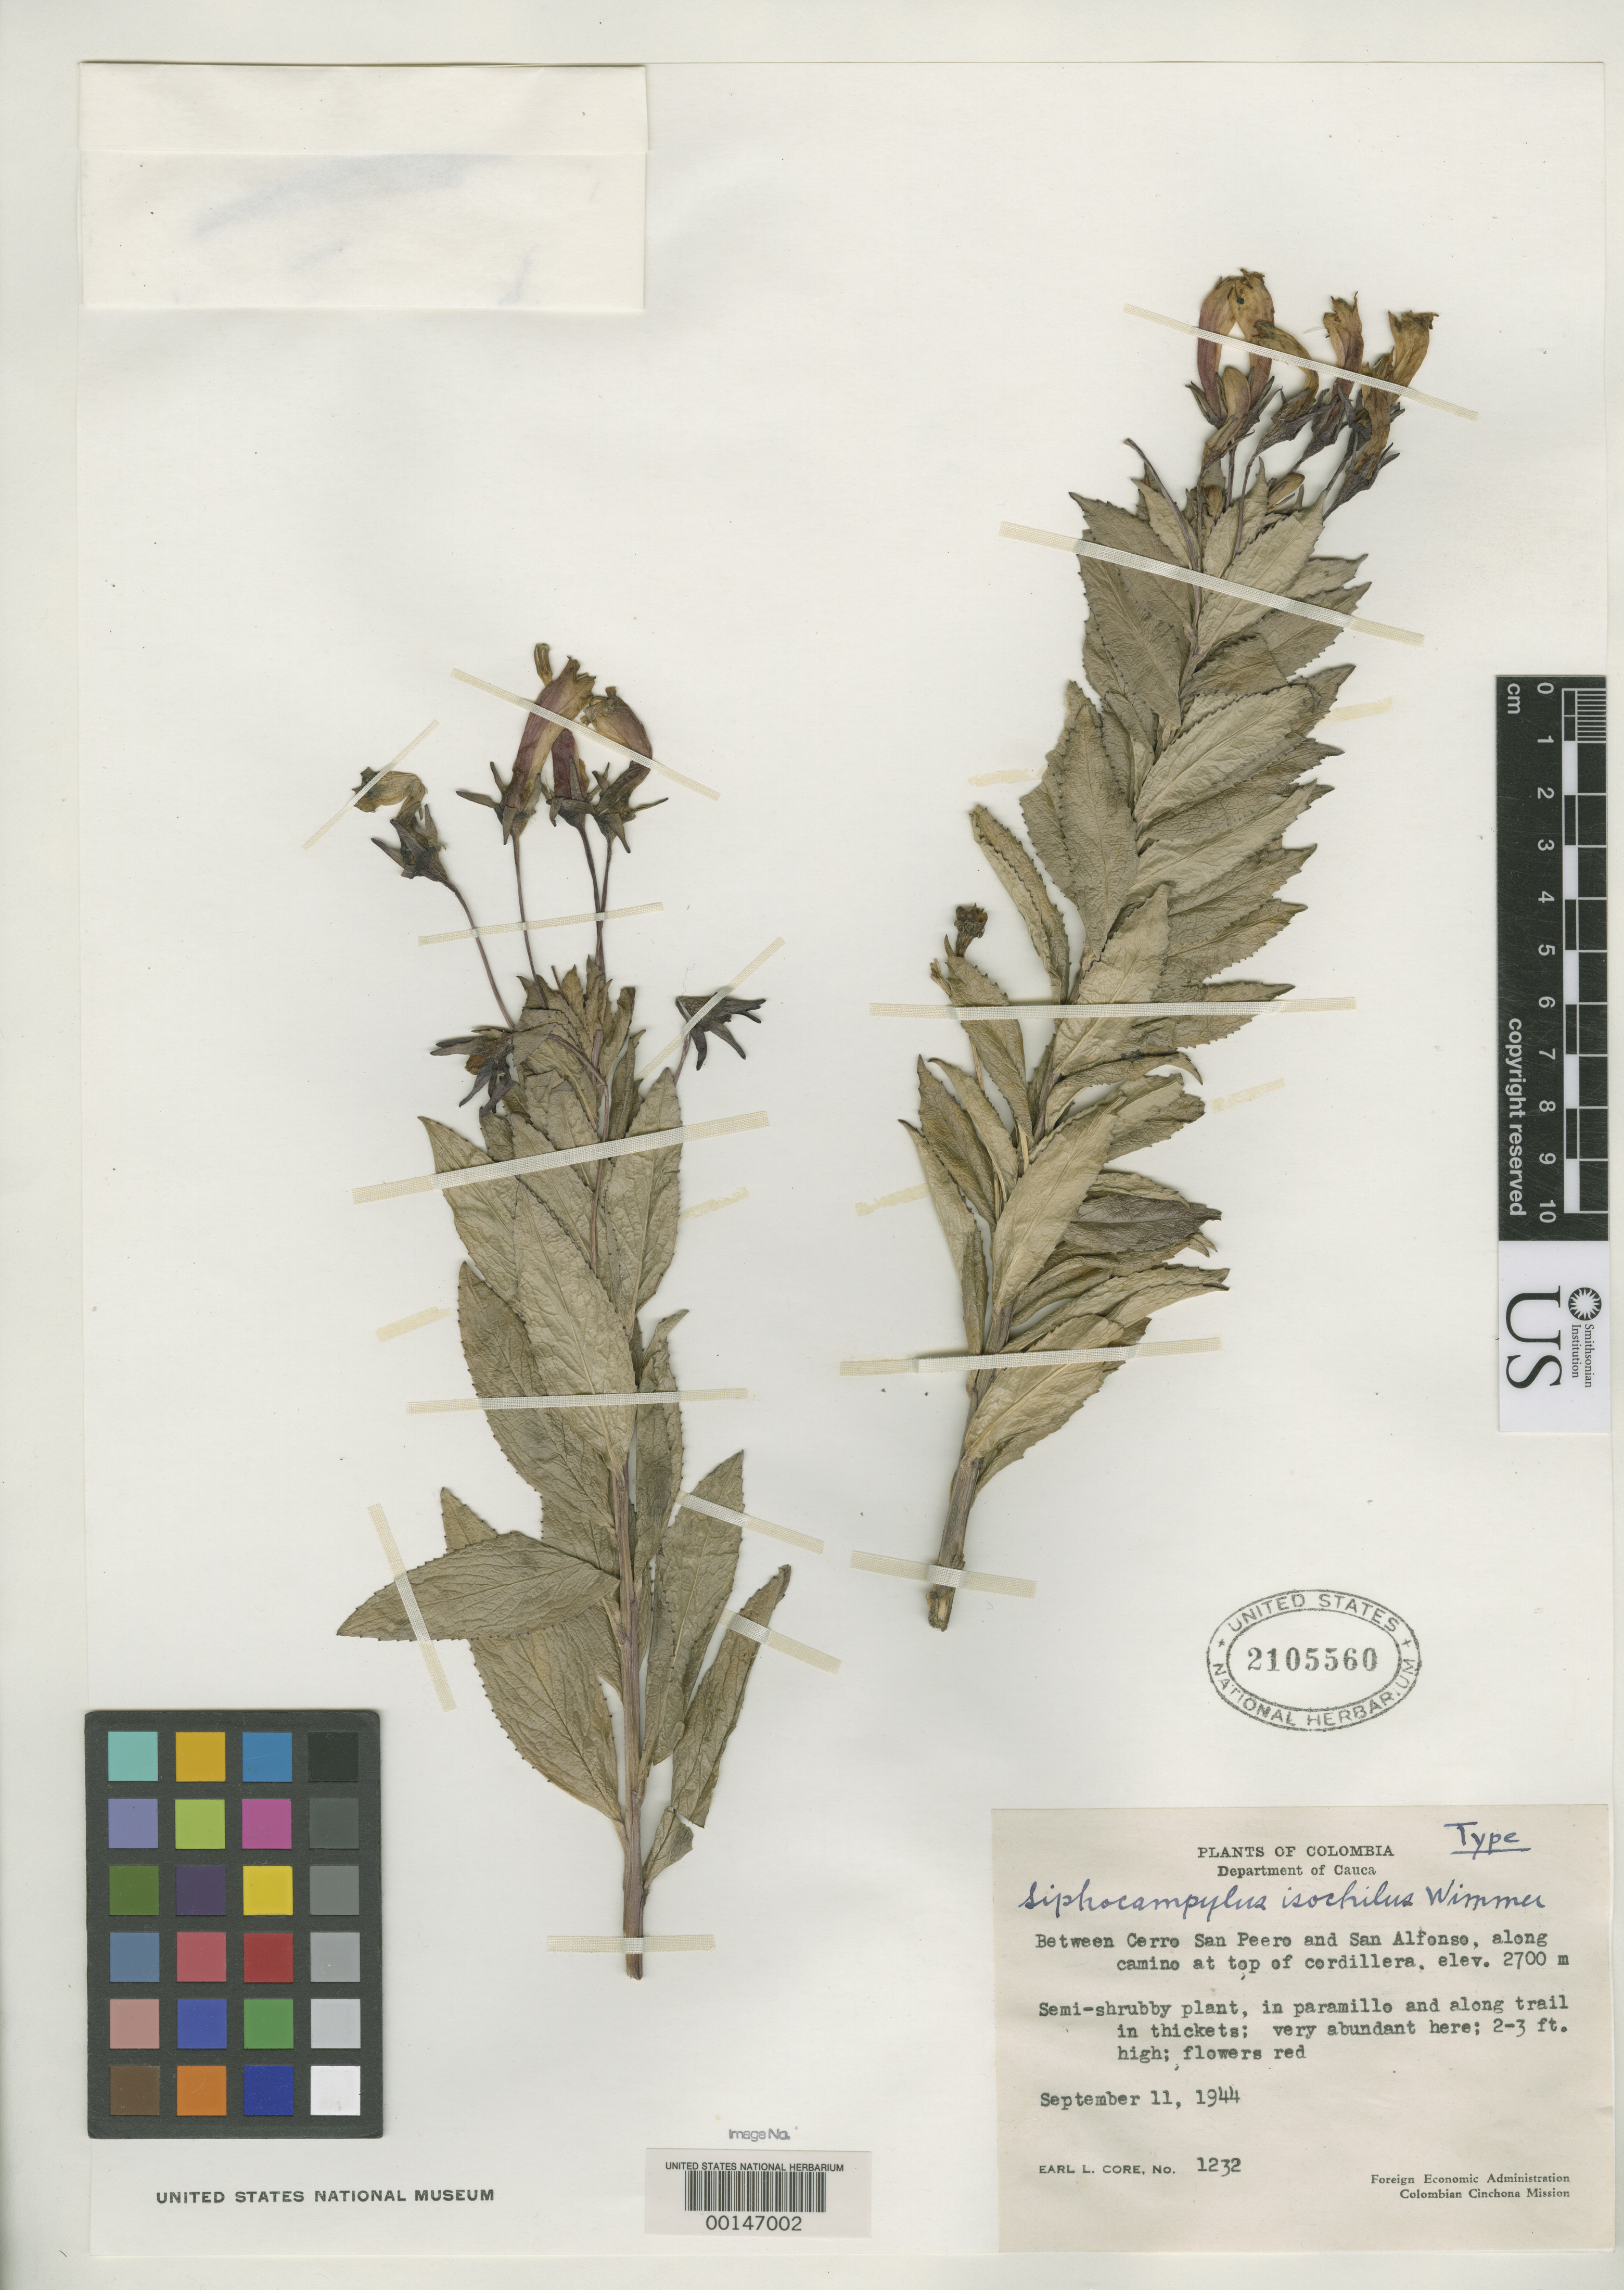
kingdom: Plantae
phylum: Tracheophyta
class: Magnoliopsida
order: Asterales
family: Campanulaceae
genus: Siphocampylus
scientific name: Siphocampylus isochilus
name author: E. Wimm.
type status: Isotype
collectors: E. L. Core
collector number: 1232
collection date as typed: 11 Sep 1944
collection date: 1944-09-11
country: Colombia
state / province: Cauca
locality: Between Cerro San Peero and San Alfonso.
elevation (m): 2700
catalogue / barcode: US 2105560